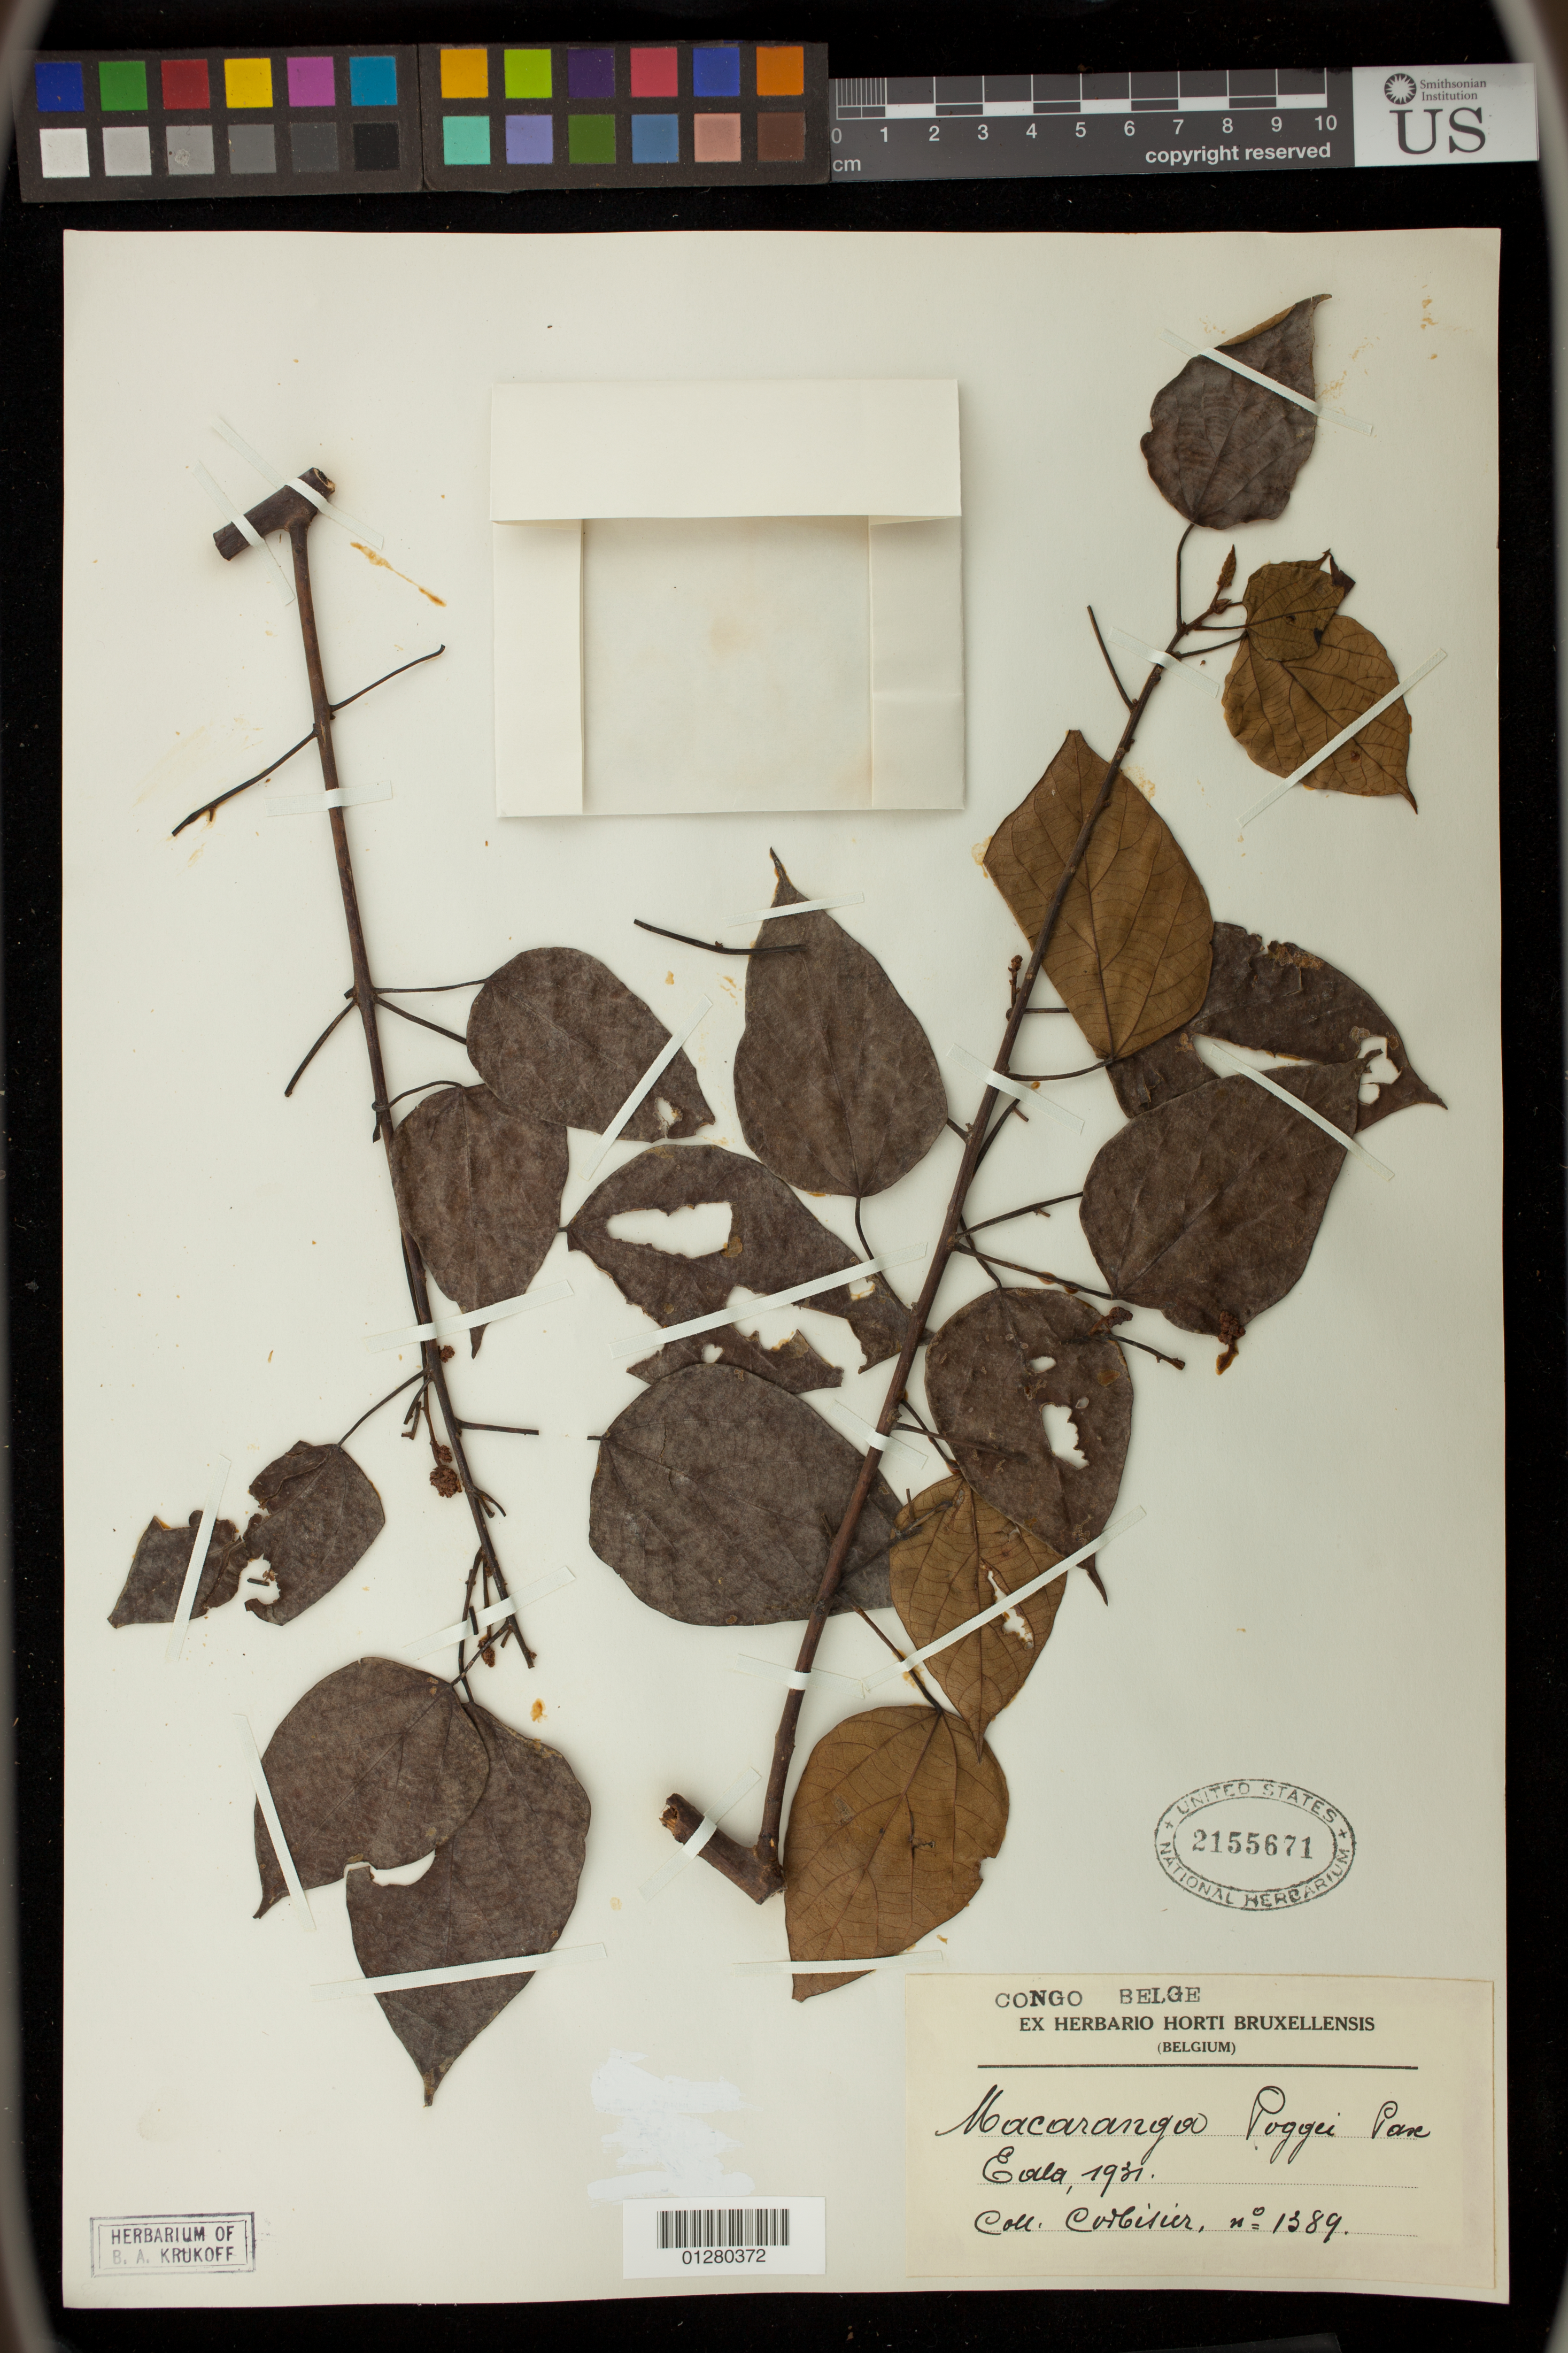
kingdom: Plantae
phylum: Tracheophyta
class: Magnoliopsida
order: Malpighiales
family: Euphorbiaceae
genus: Macaranga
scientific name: Macaranga poggei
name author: Pax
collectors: -. Corbisier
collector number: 1389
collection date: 1931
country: Congo, Democratic Republic of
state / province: Equateur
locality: Eala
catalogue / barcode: US 2155671